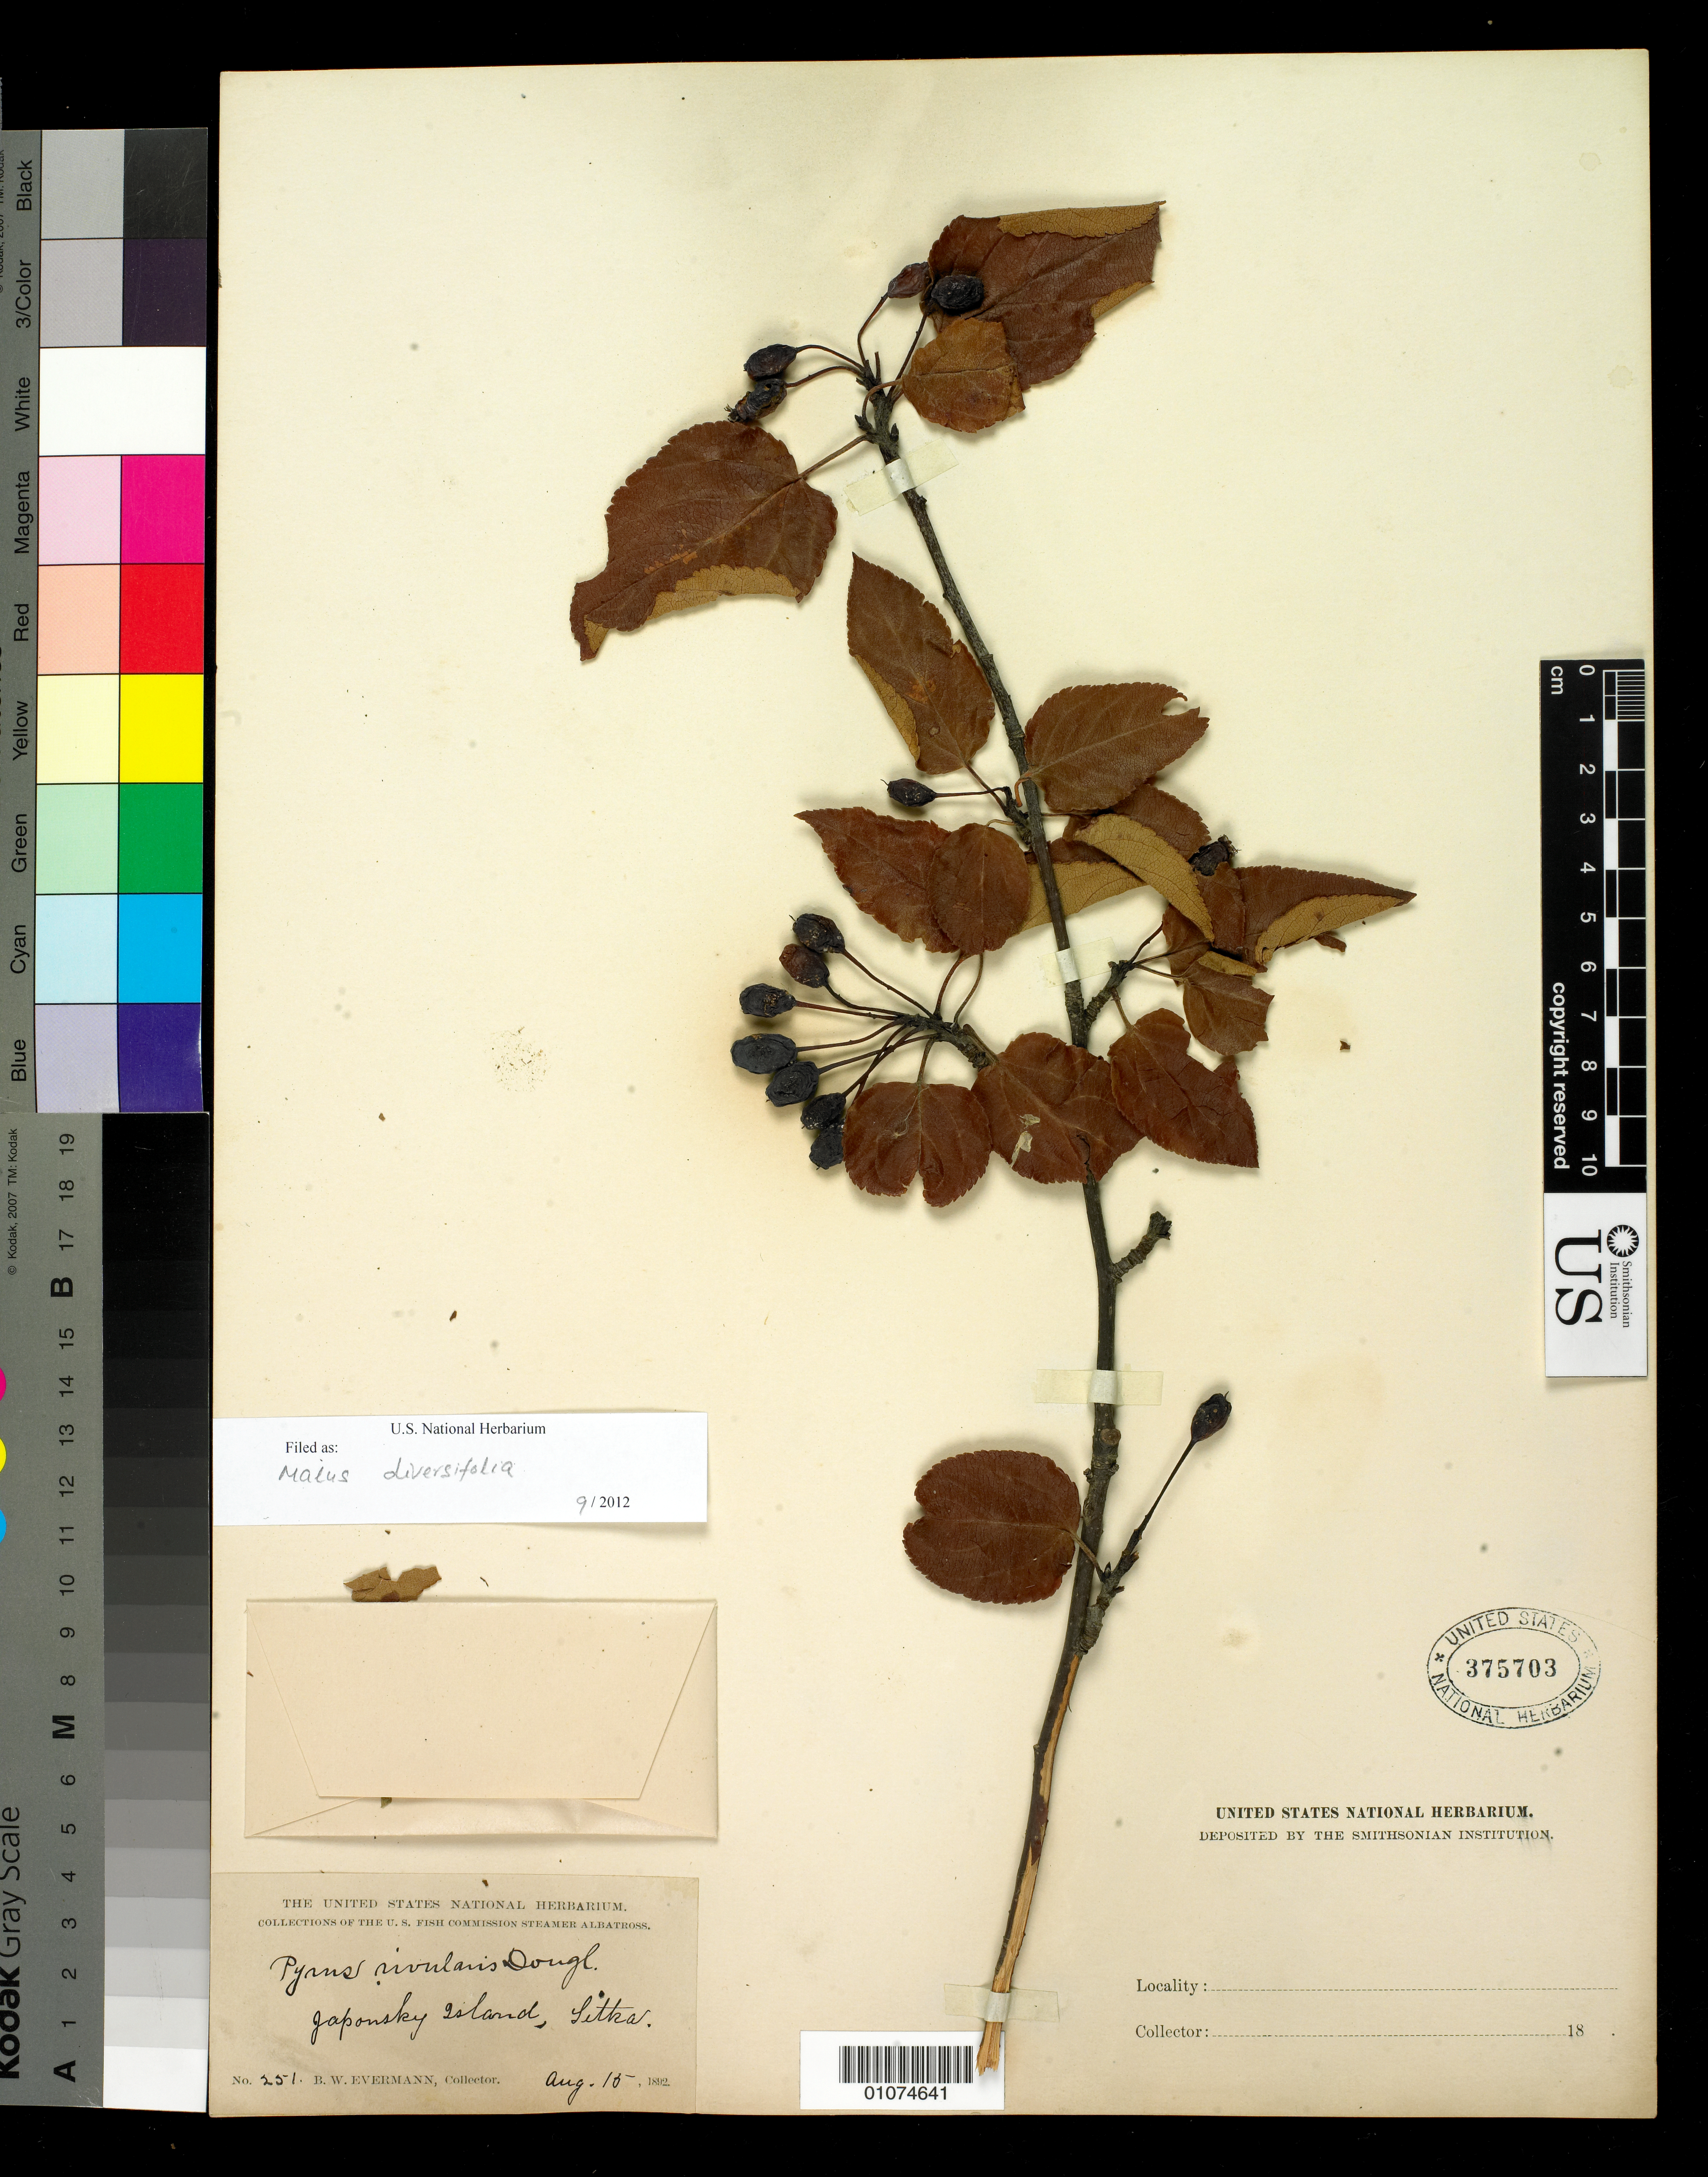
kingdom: Plantae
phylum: Tracheophyta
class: Magnoliopsida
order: Rosales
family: Rosaceae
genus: Malus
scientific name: Malus diversifolia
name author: (Bong.) M. Roem.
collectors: B. W. Evermann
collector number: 251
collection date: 1892-08-15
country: United States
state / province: Alaska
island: Japonsky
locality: Sitka, Japonsky Island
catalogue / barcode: US 375703